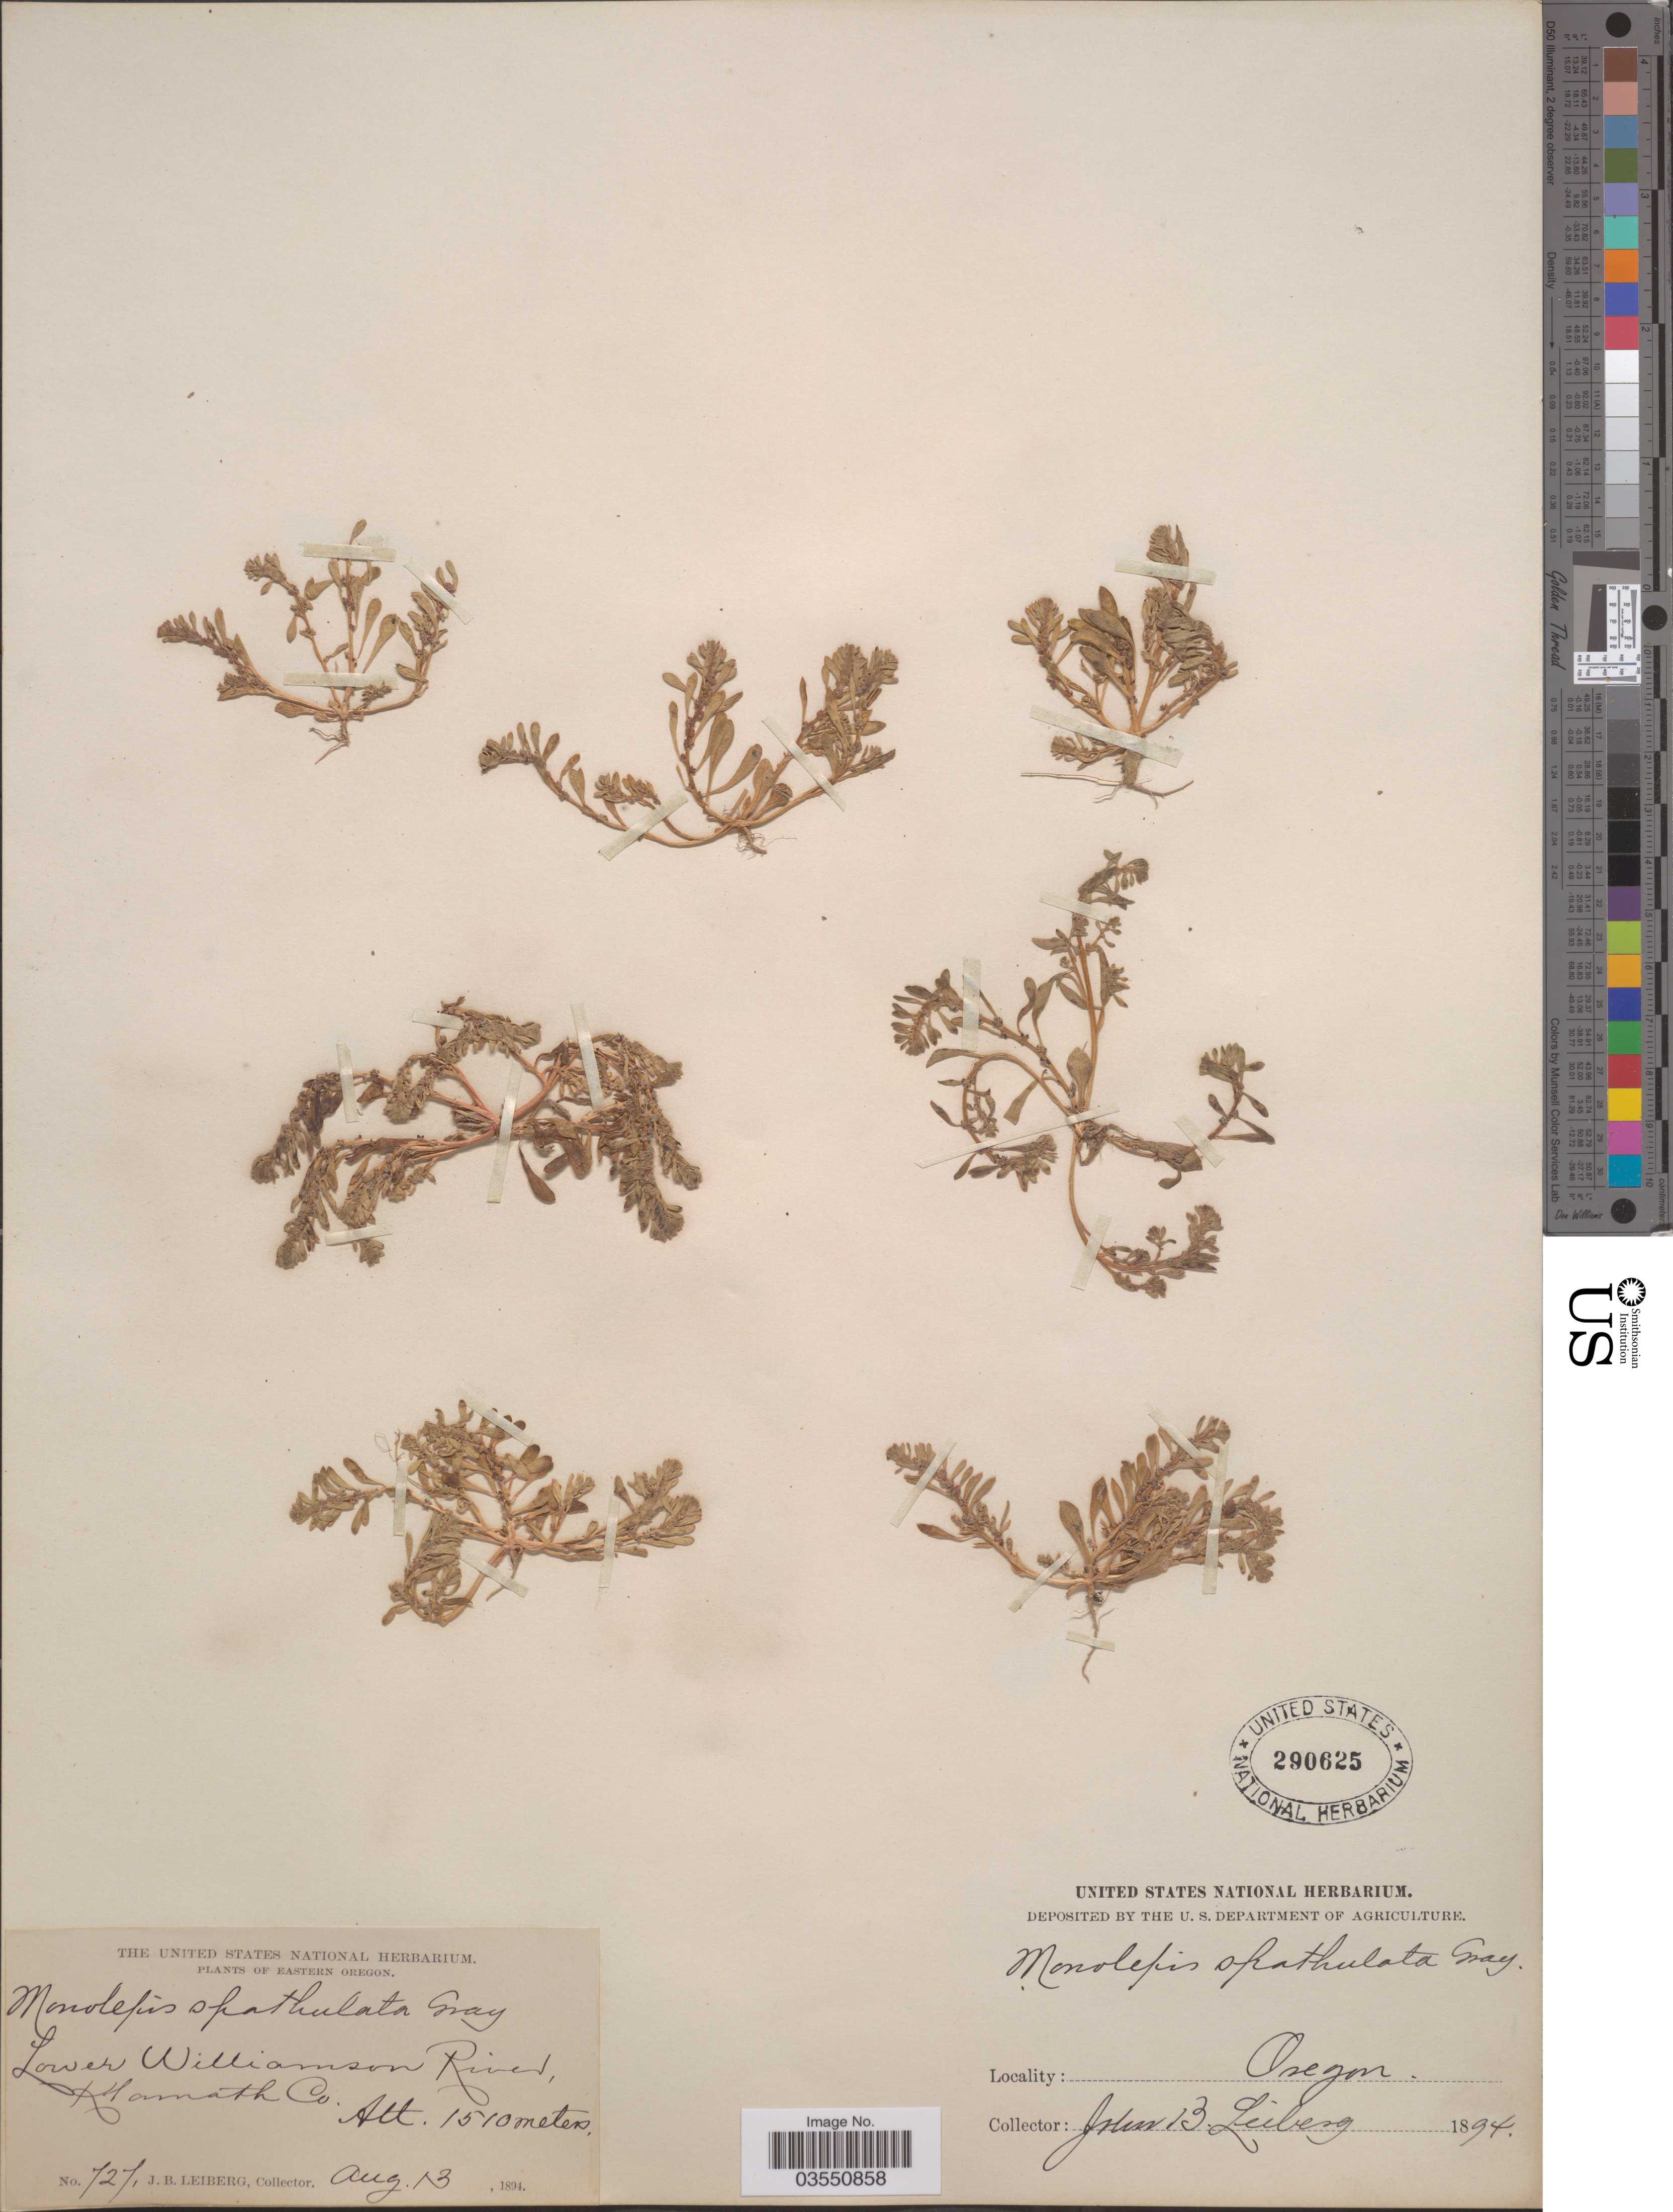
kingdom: Plantae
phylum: Tracheophyta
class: Magnoliopsida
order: Caryophyllales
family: Amaranthaceae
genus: Neomonolepis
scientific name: Neomonolepis spathulata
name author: (A. Gray) Sukhor.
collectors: J. B. Leiberg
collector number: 727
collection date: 1894-08-13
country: United States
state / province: Oregon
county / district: Klamath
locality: Eastern Oregon. Lower Williamson River, Klamath Co.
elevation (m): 1510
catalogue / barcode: US 290625